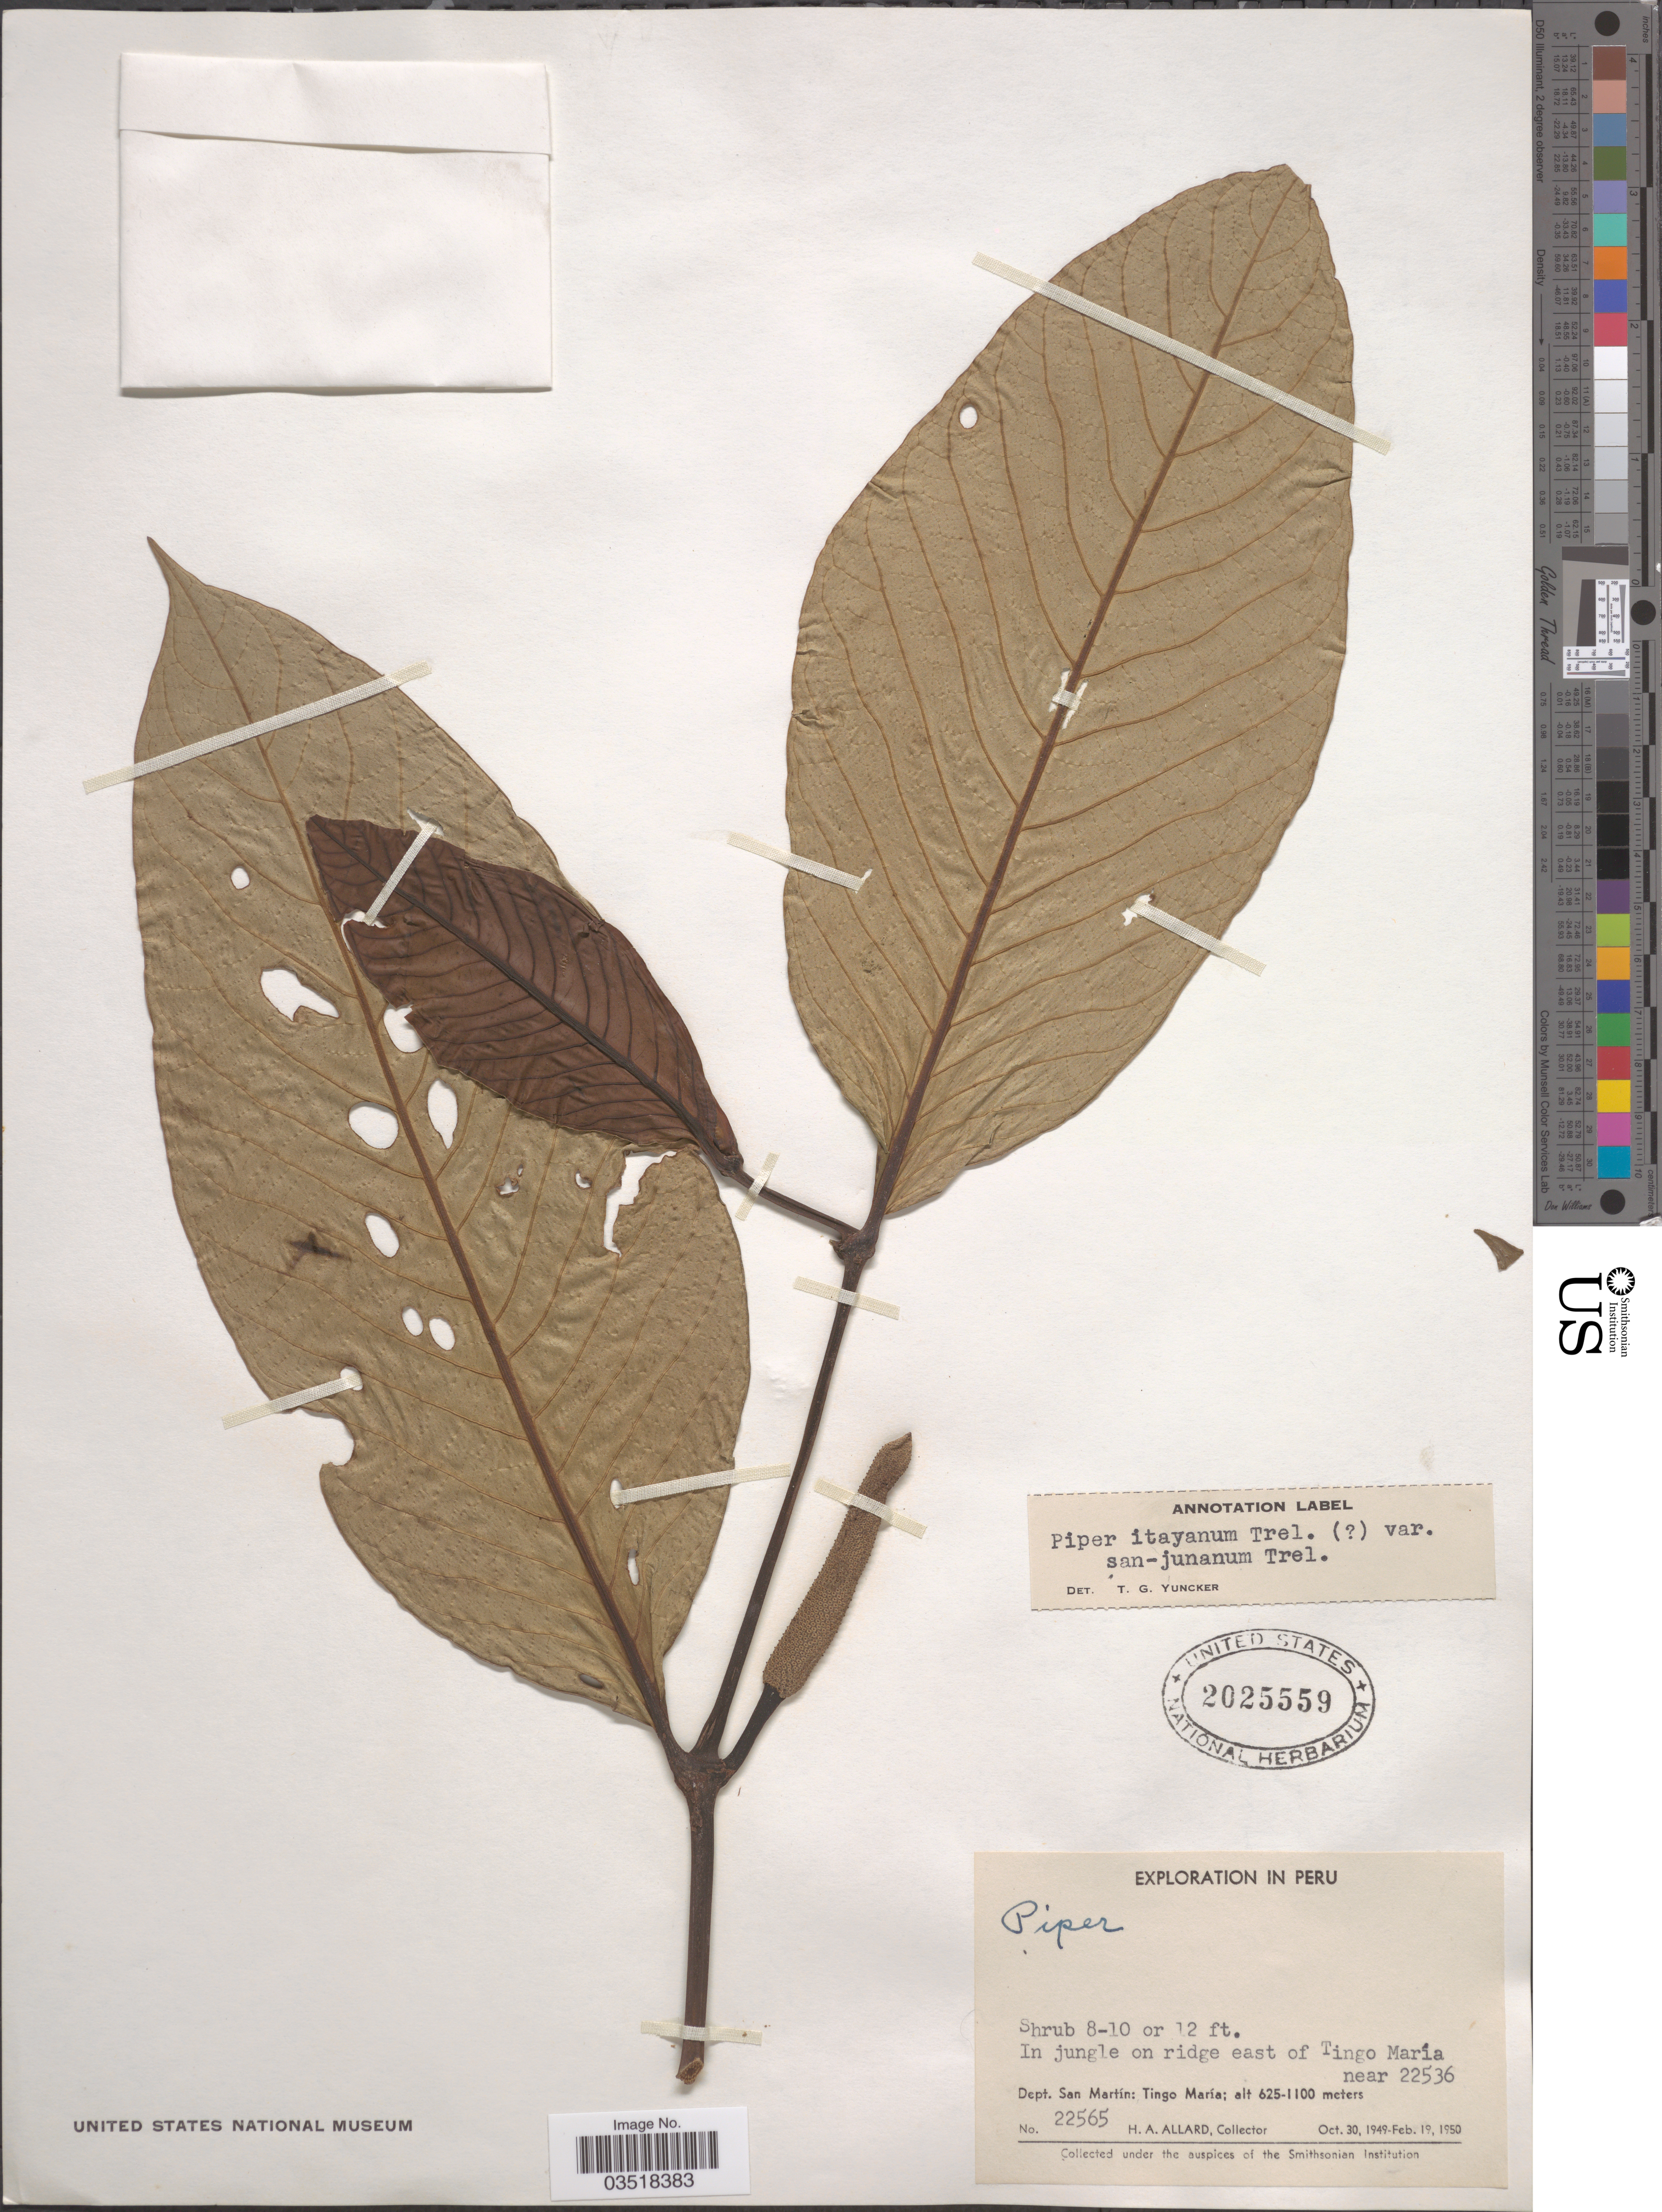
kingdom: Plantae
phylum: Tracheophyta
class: Magnoliopsida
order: Piperales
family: Piperaceae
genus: Piper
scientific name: Piper itayanum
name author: Trel.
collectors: H. A. Allard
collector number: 22565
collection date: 1949-10-30/1950-02-19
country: Peru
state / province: San Martín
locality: In jungle on ridge east of Tingo María. Dept. San Martín: Tingo María.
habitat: in jungle on ridge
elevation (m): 625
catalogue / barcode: US 2025559